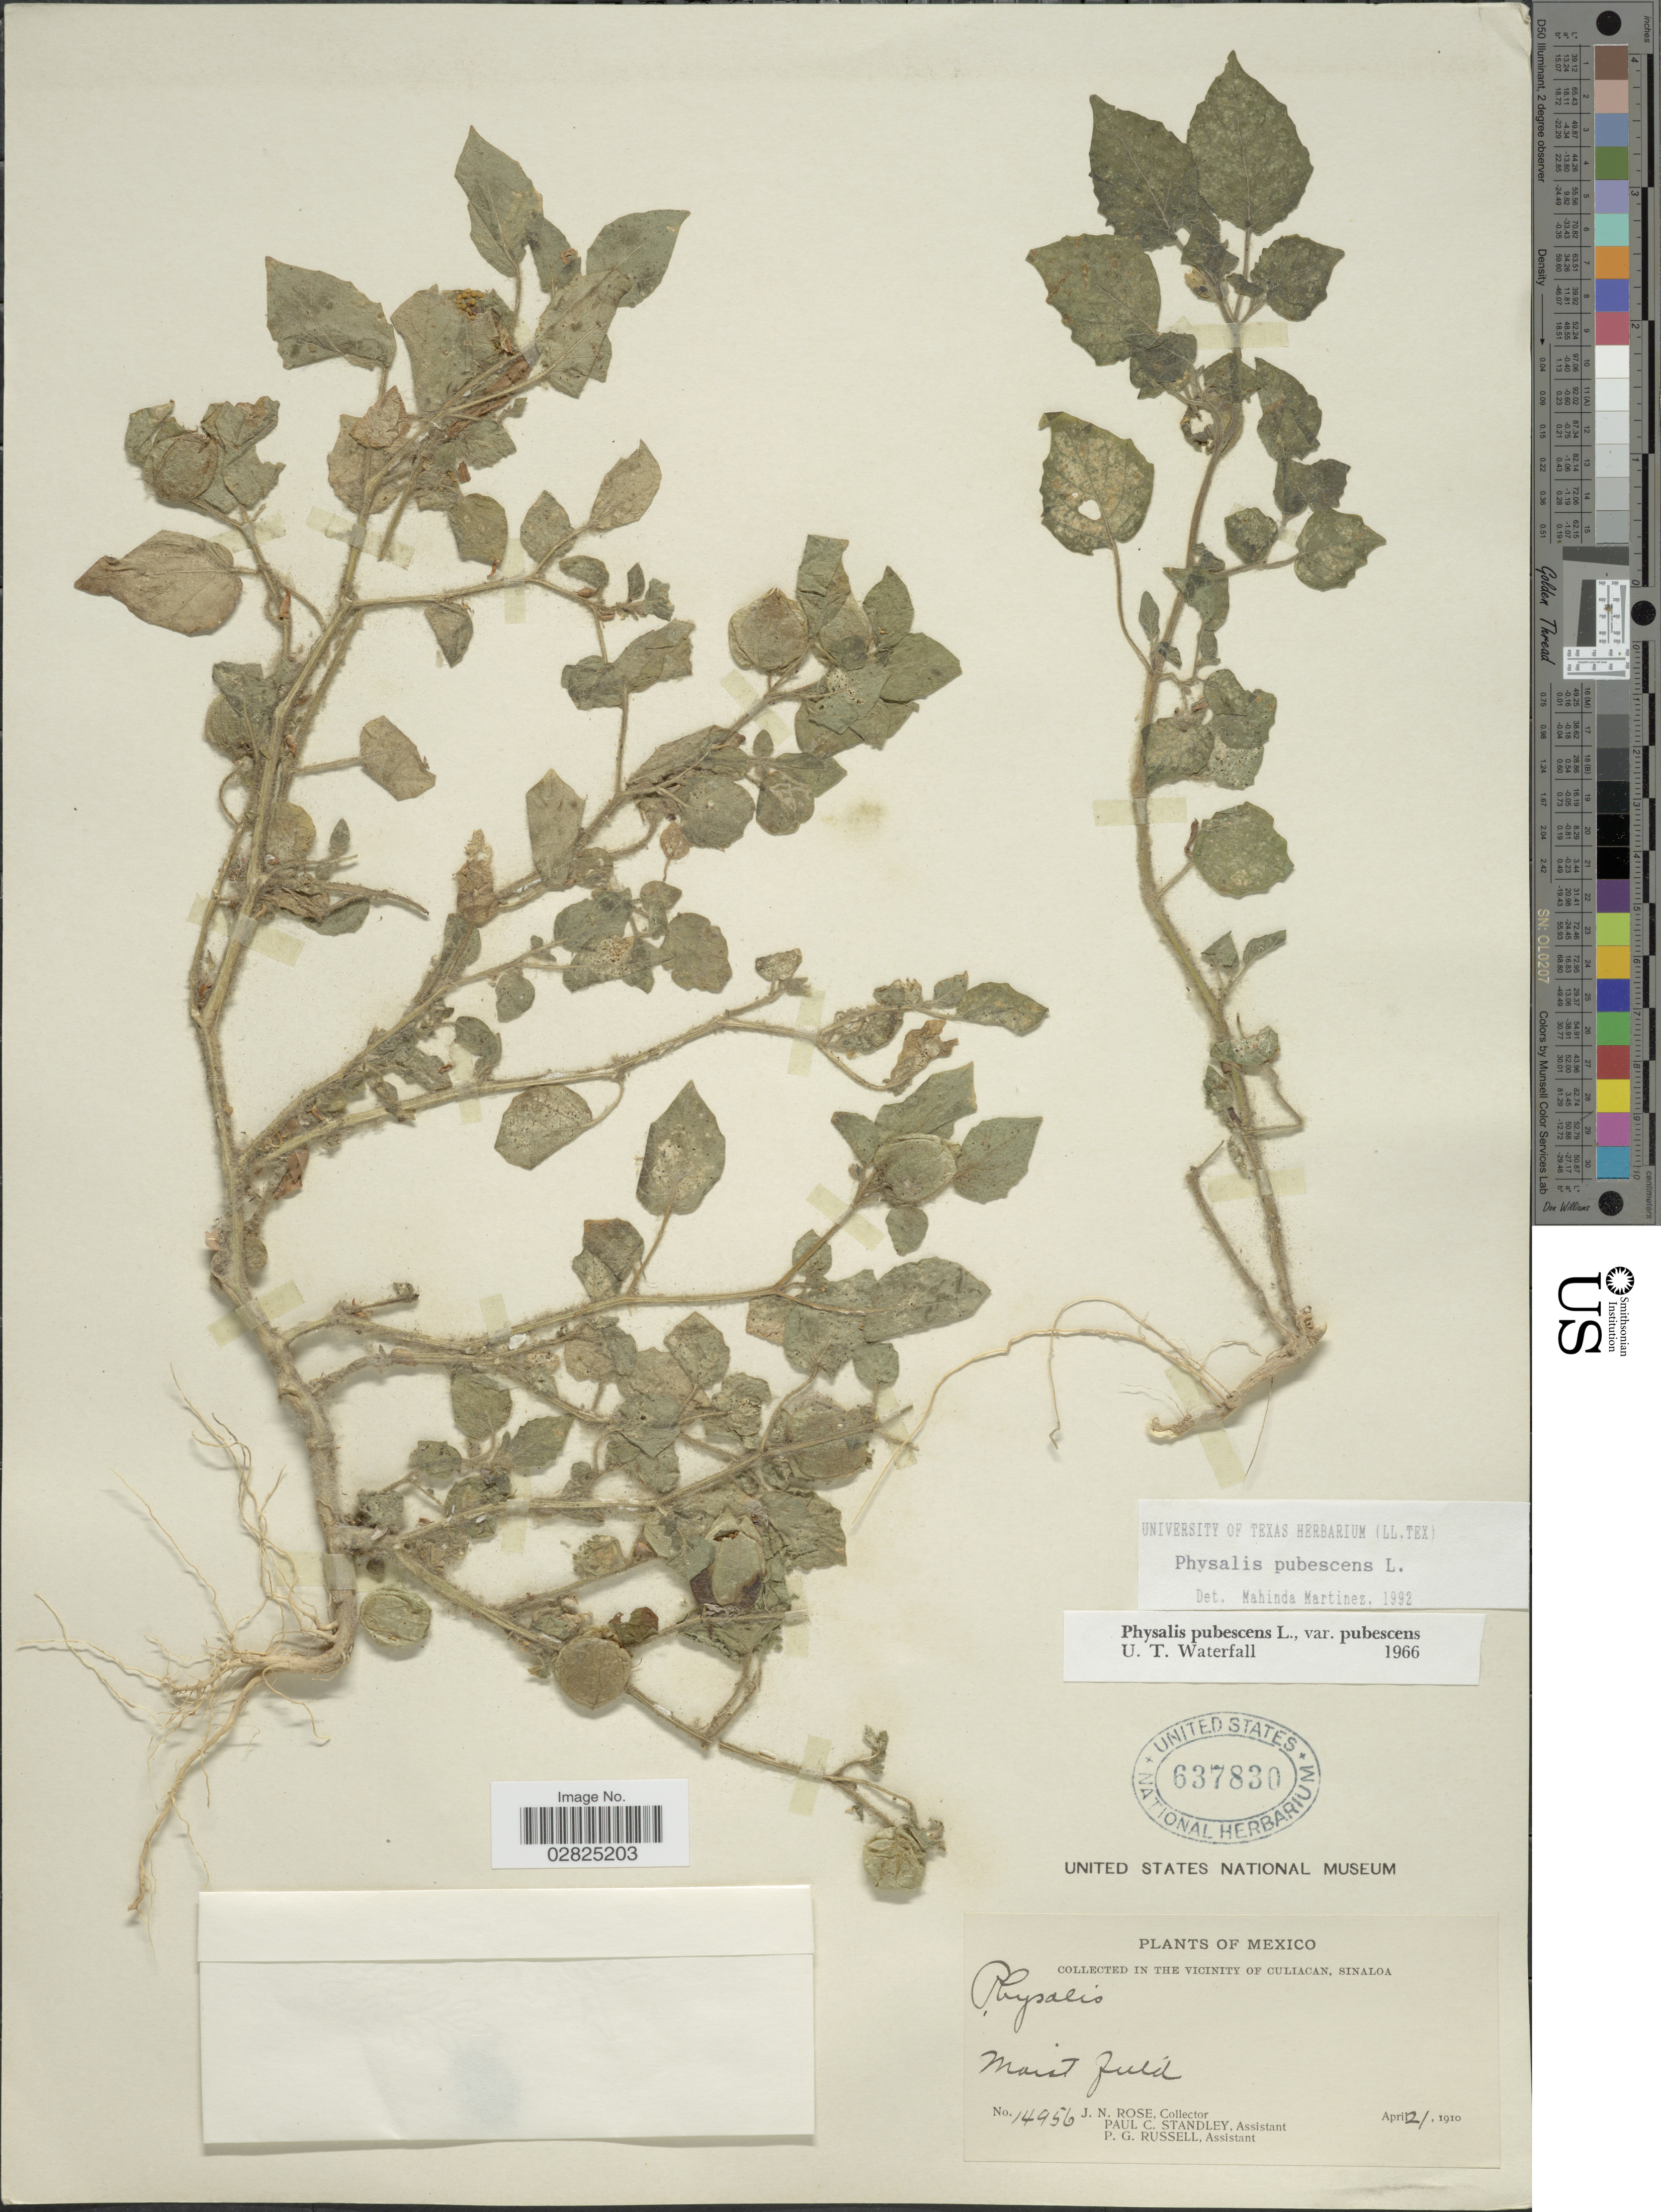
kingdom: Plantae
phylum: Tracheophyta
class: Magnoliopsida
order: Solanales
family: Solanaceae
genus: Physalis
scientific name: Physalis pubescens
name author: L.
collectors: J. N. Rose, P. C. Standley & P. G. Russell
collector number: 14956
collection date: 1910-04-21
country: Mexico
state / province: Sinaloa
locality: In the vicinity of Culiacan.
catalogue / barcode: US 637830